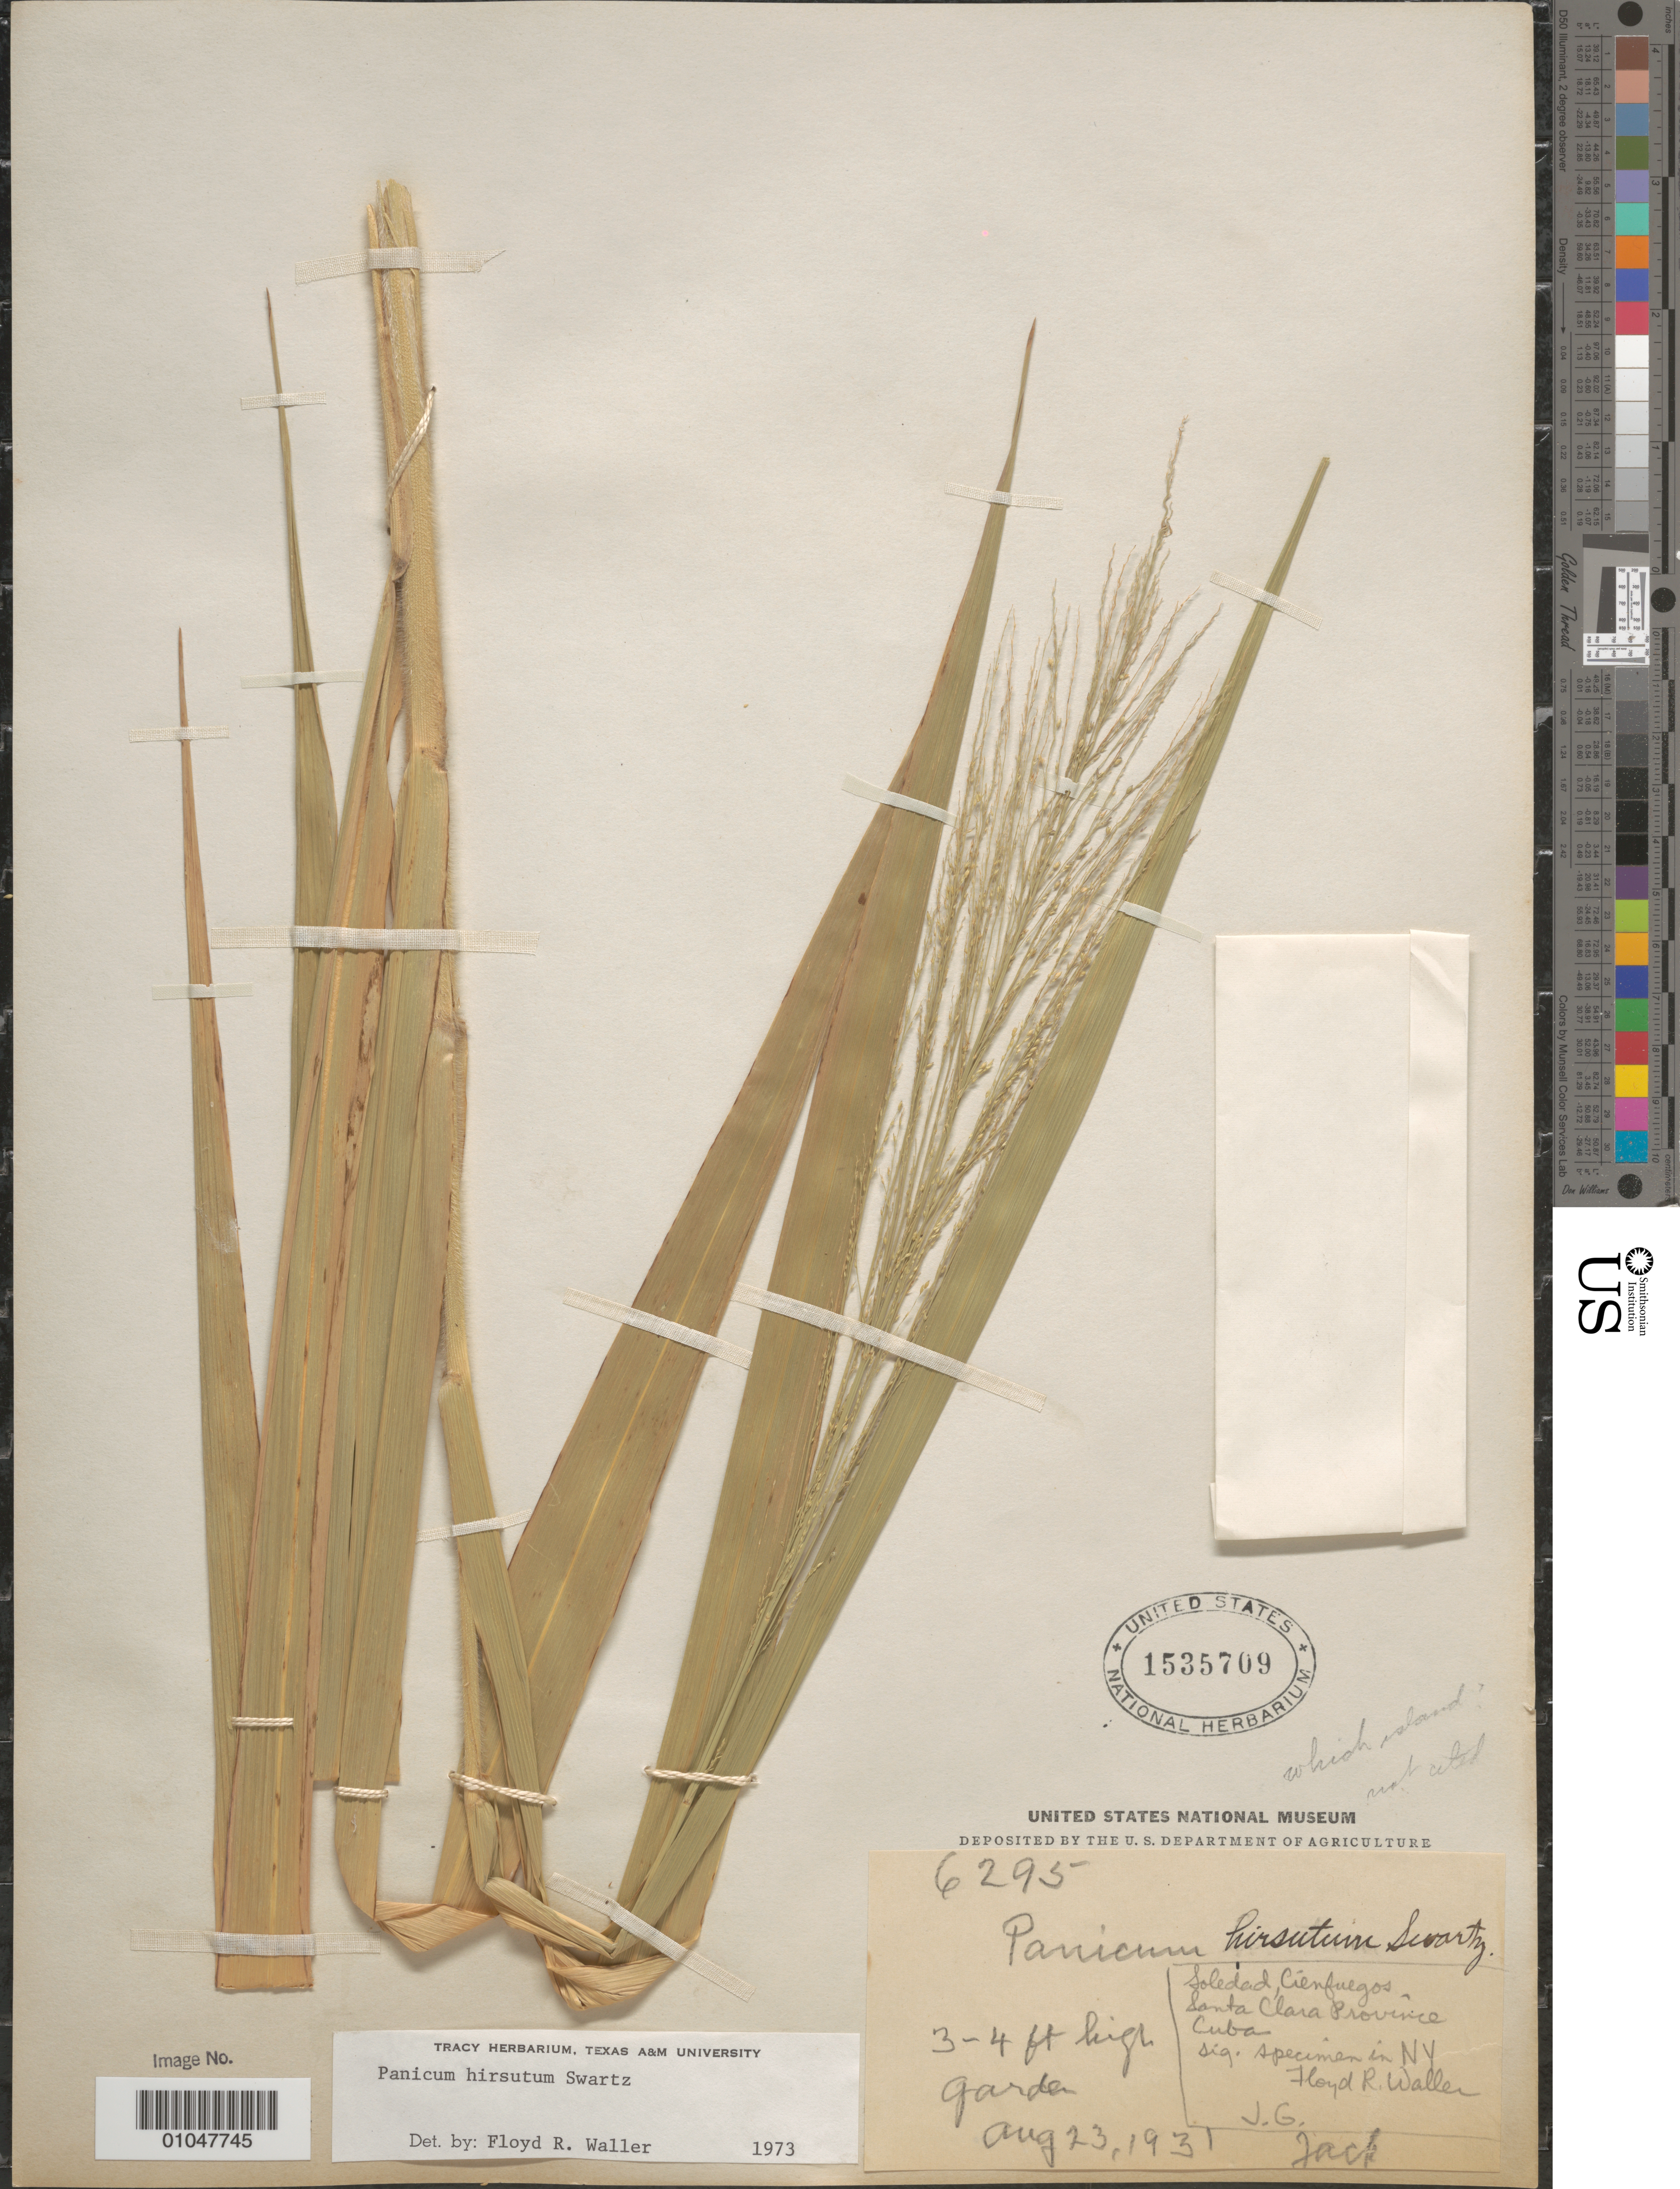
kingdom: Plantae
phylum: Tracheophyta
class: Liliopsida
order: Poales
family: Poaceae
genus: Panicum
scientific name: Panicum hirsutum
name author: Sw.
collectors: J. G. Jack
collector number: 6295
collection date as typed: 23 Aug 1931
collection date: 1931-08-23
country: Cuba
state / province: Cienfuegos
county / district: Santa Clara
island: Cuba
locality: Soledad Cienfuegos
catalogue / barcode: US 1535709